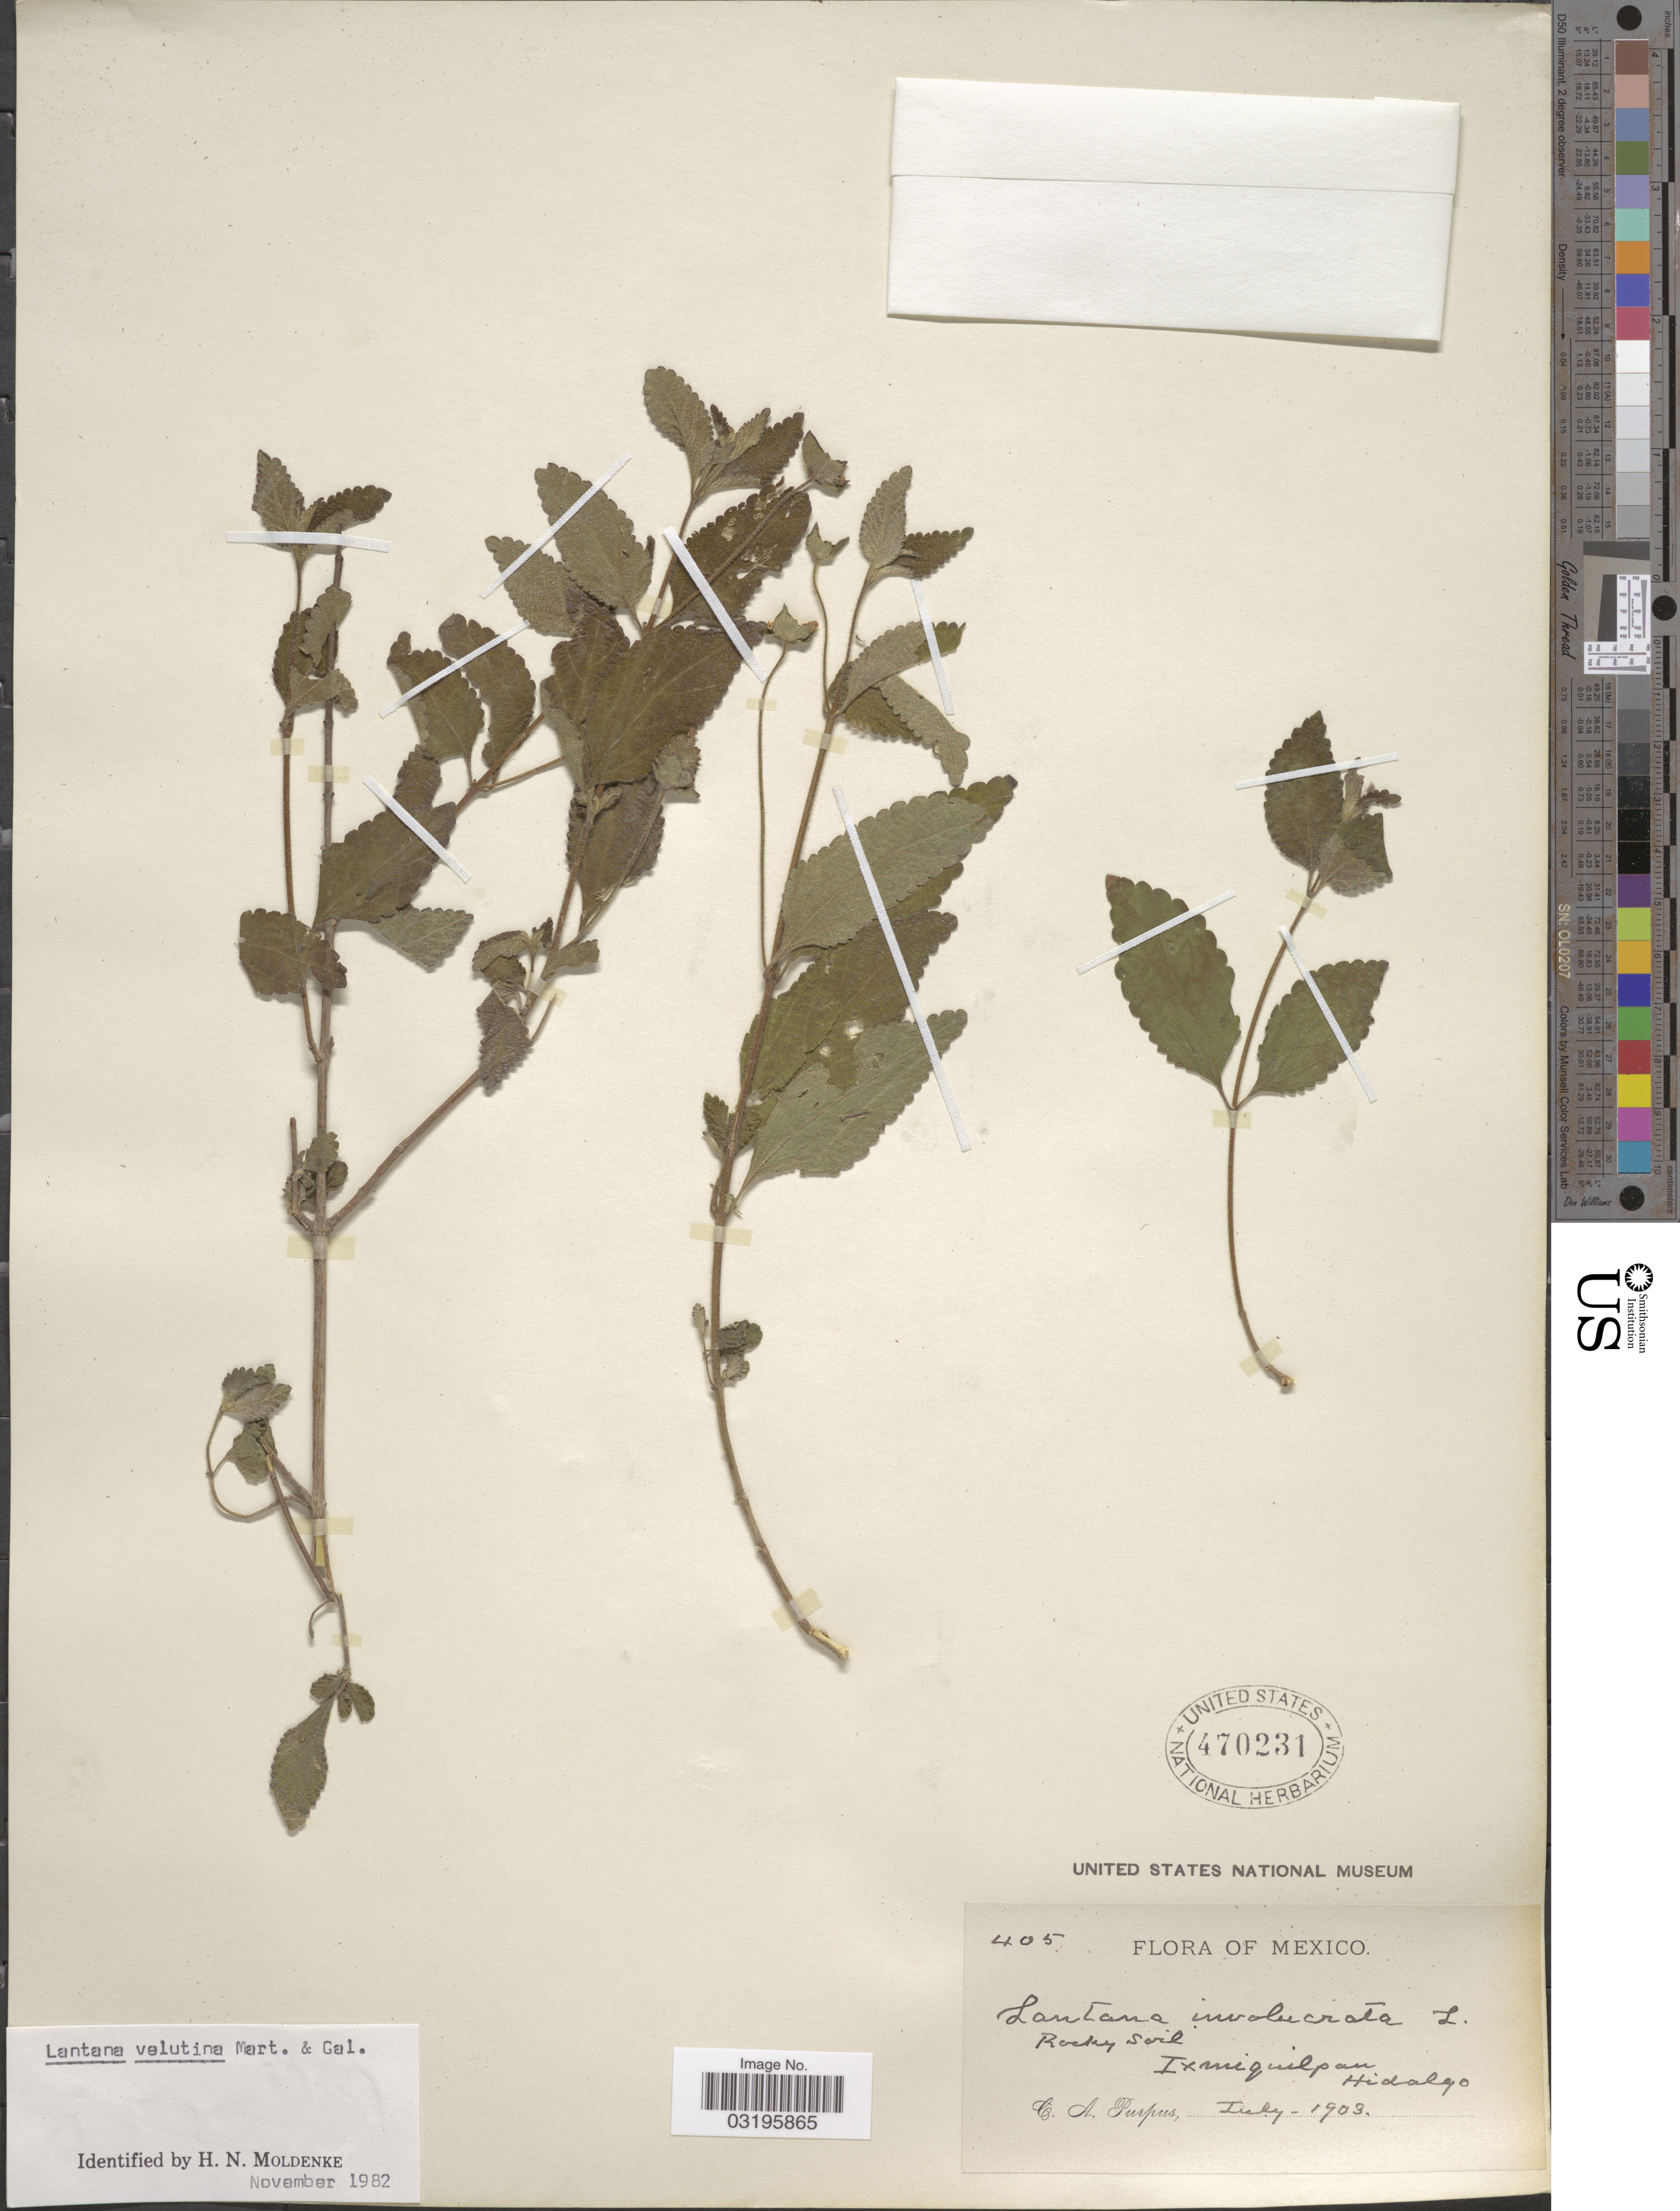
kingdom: Plantae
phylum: Tracheophyta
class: Magnoliopsida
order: Lamiales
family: Verbenaceae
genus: Lantana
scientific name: Lantana velutina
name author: M. Martens & Galeotti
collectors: C. A. Purpus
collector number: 405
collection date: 1903-07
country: Mexico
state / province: Hidalgo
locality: Ixmiquilpan.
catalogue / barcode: US 470231